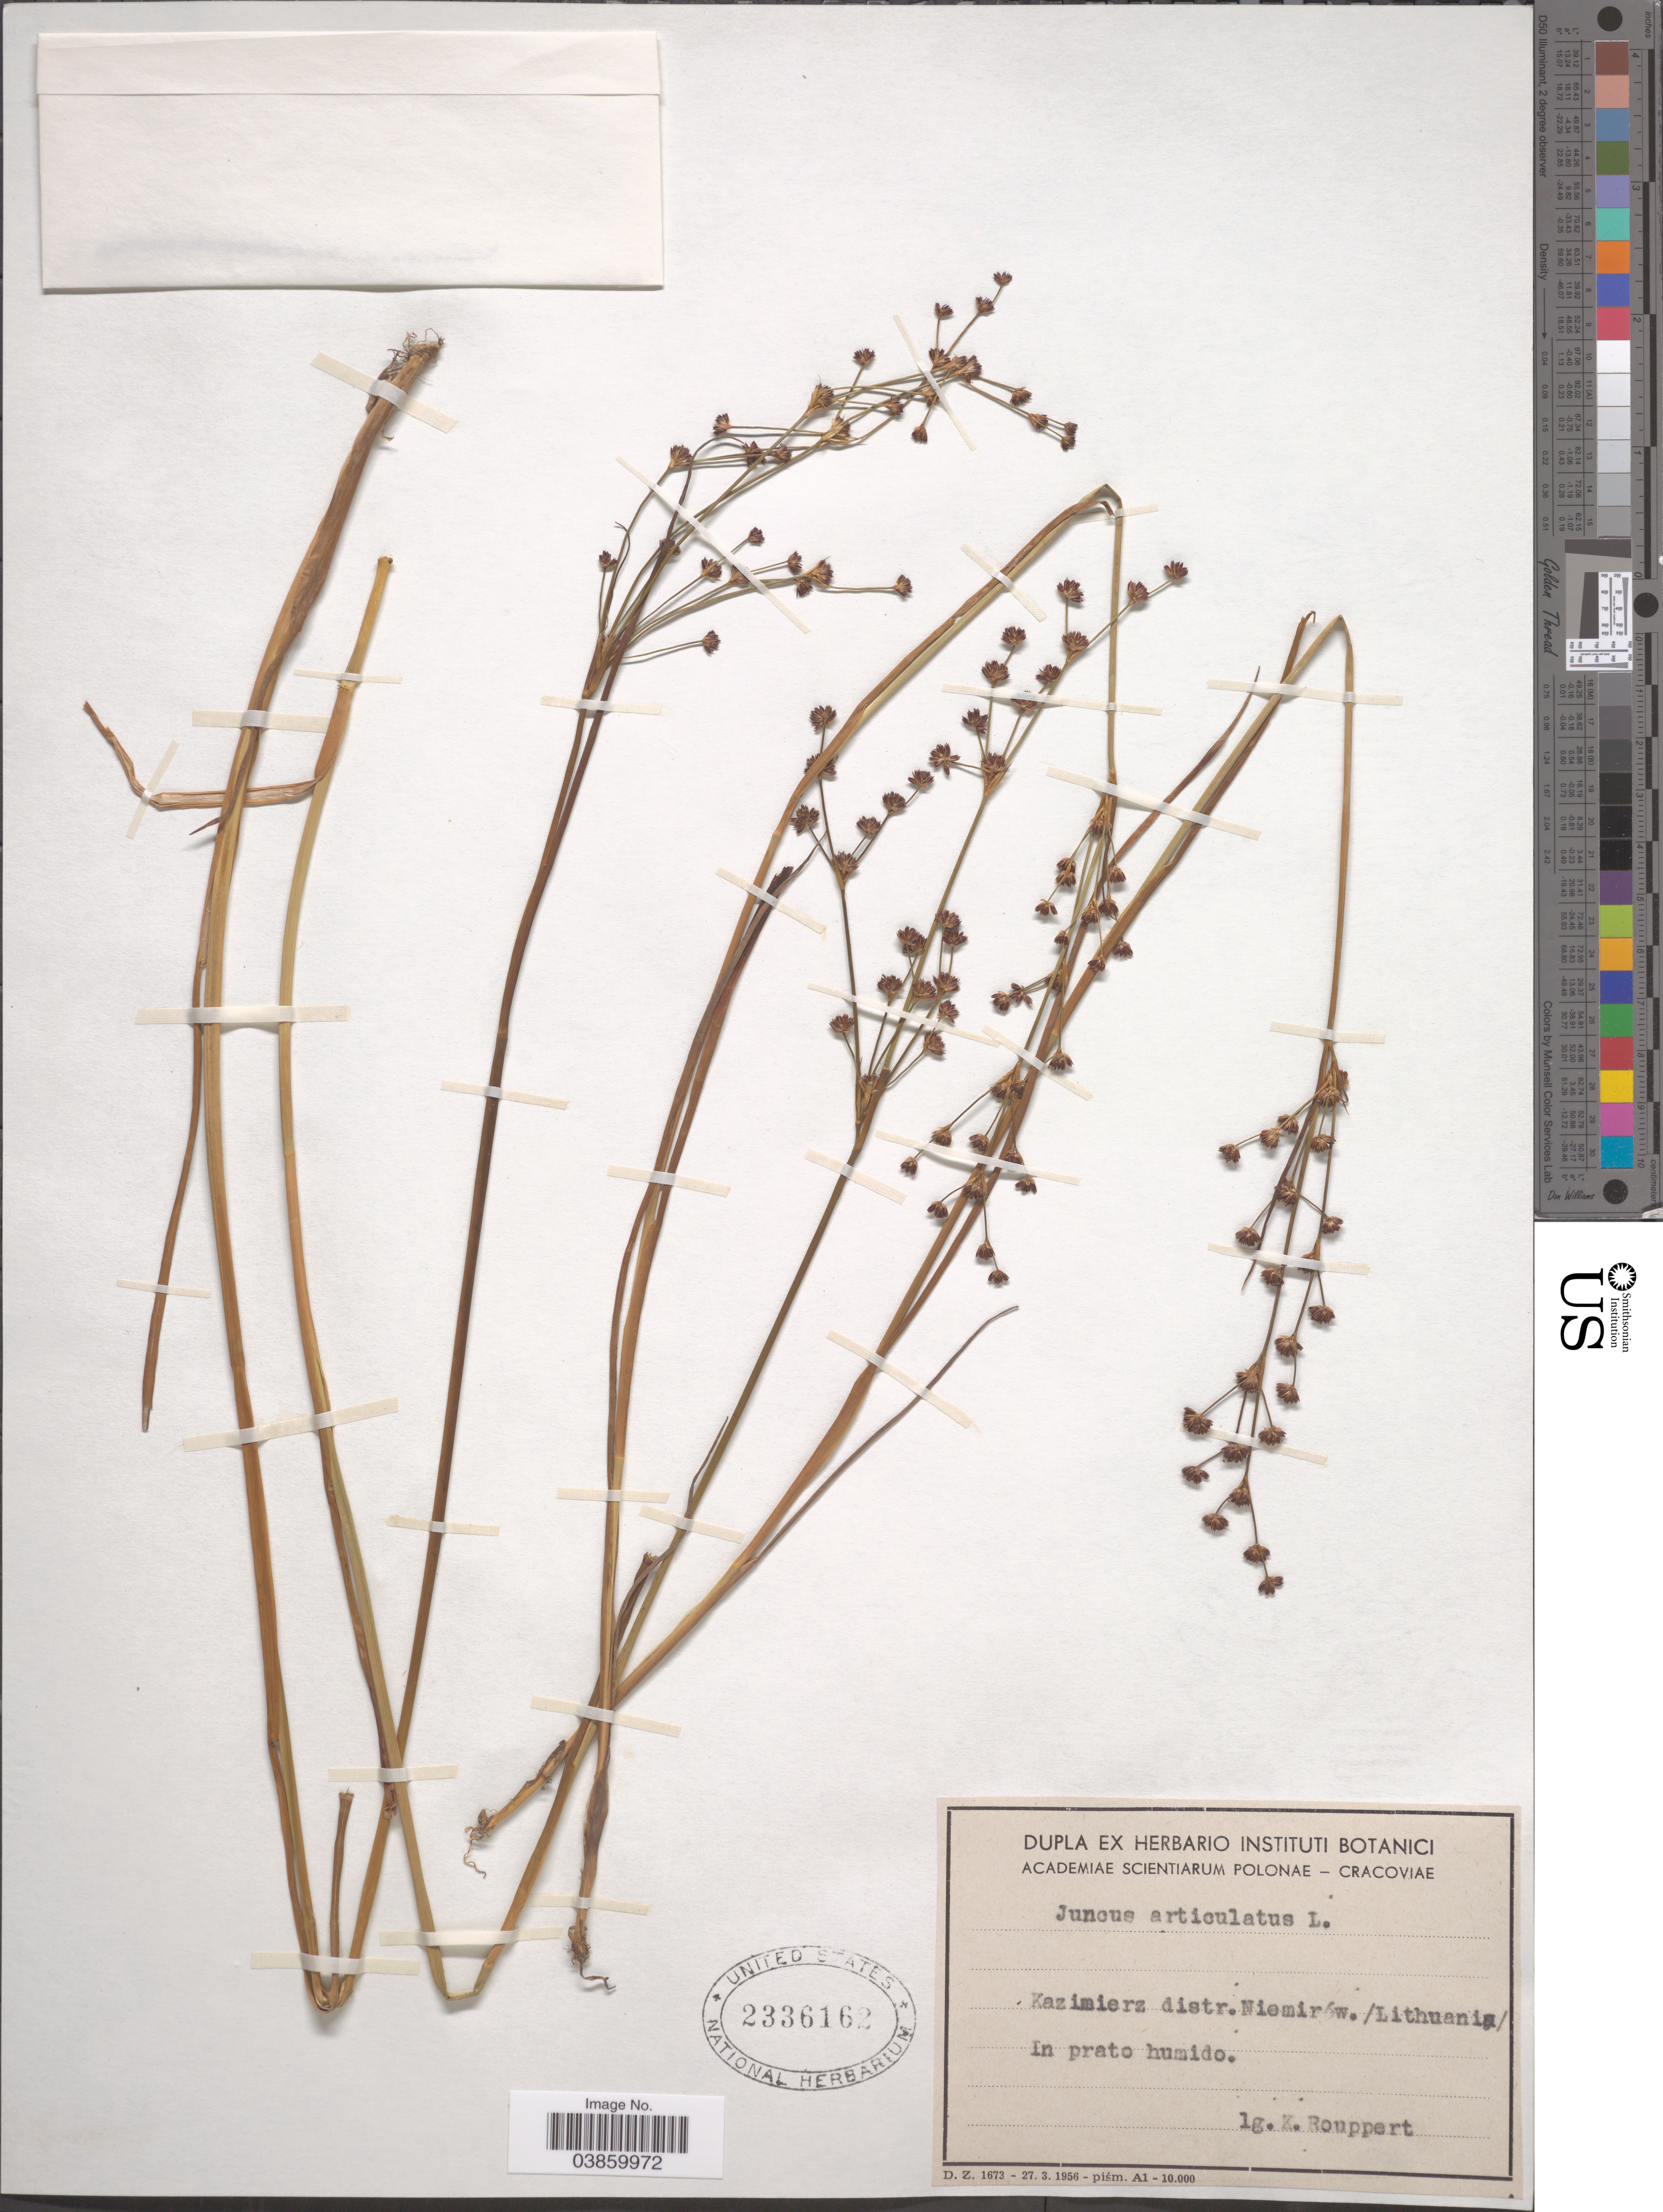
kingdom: Plantae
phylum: Tracheophyta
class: Liliopsida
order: Poales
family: Juncaceae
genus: Juncus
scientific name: Juncus articulatus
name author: L.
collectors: K. Rouppert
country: Lithuania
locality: Kazimierz distr. Niemirów. In prato humido.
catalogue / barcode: US 2336162